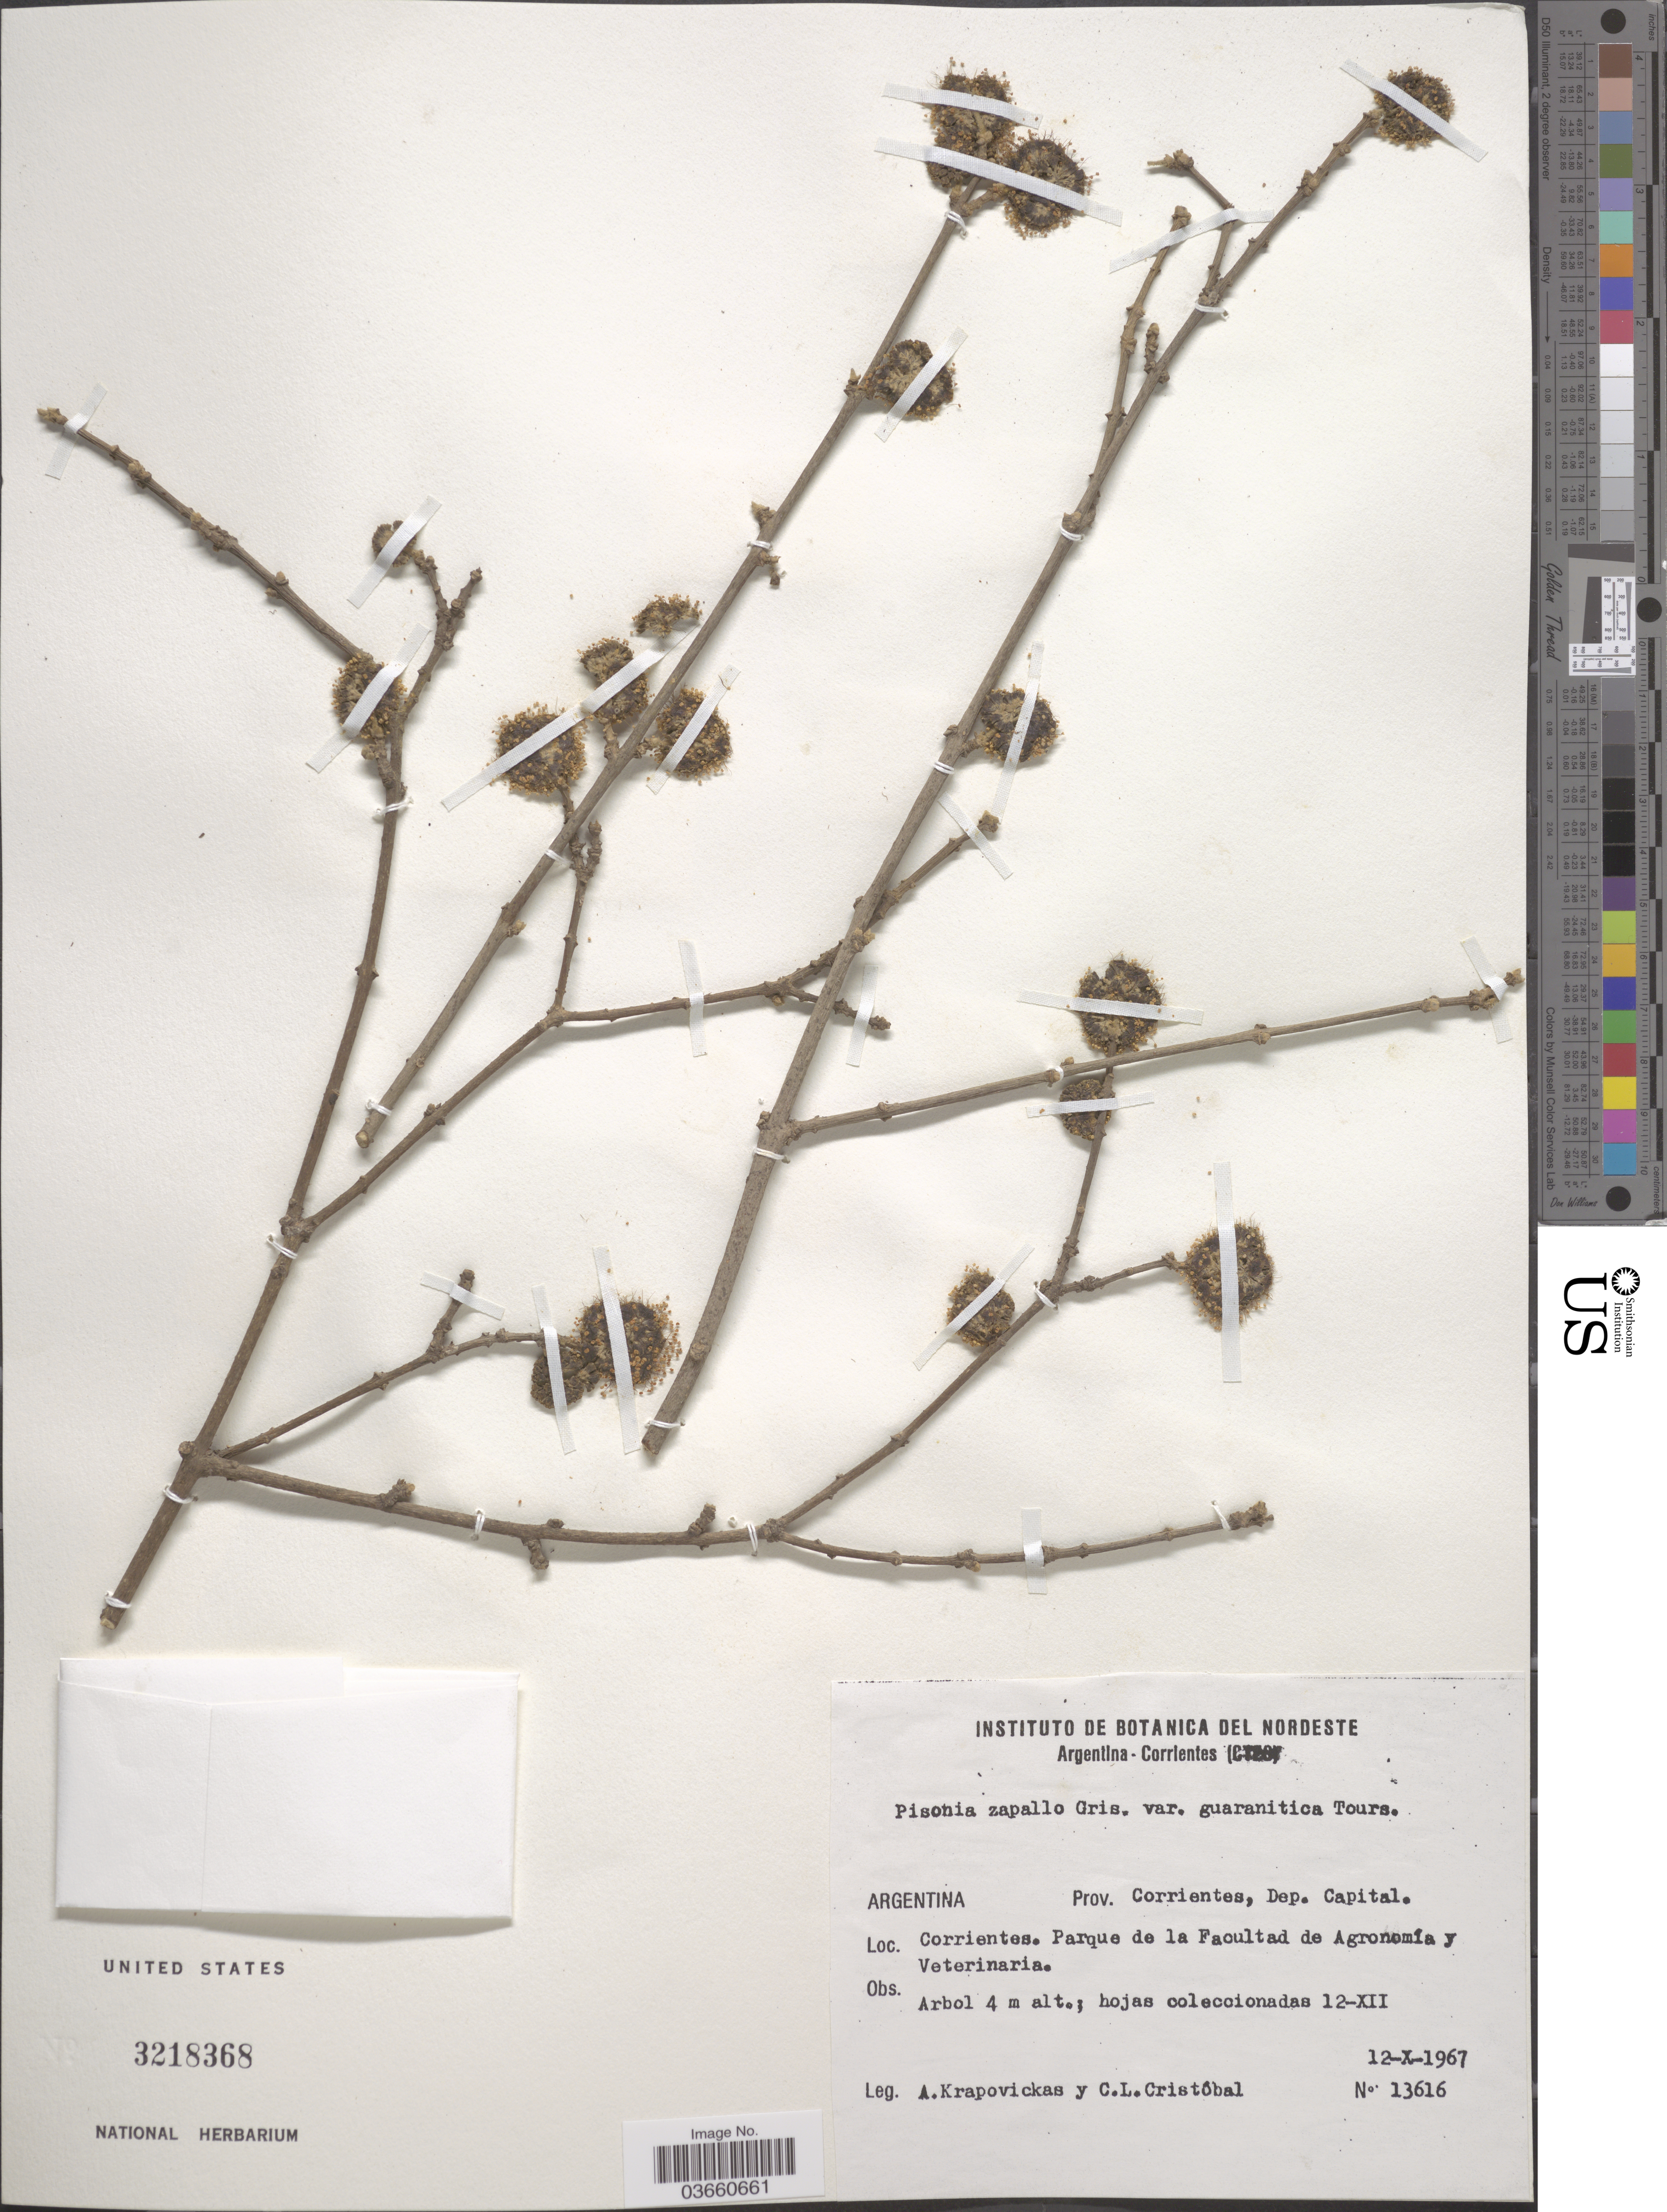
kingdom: Plantae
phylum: Tracheophyta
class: Magnoliopsida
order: Caryophyllales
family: Nyctaginaceae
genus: Pisonia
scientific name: Pisonia zapallo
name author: Griseb.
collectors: A. Krapovickas & C. L. Cristóbal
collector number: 13616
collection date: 1967-10-12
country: Argentina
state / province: Corrientes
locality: Dep. Capital. Corrientes. Parque de la Facultad de Agronomía y Veterinaria.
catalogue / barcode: US 3218368